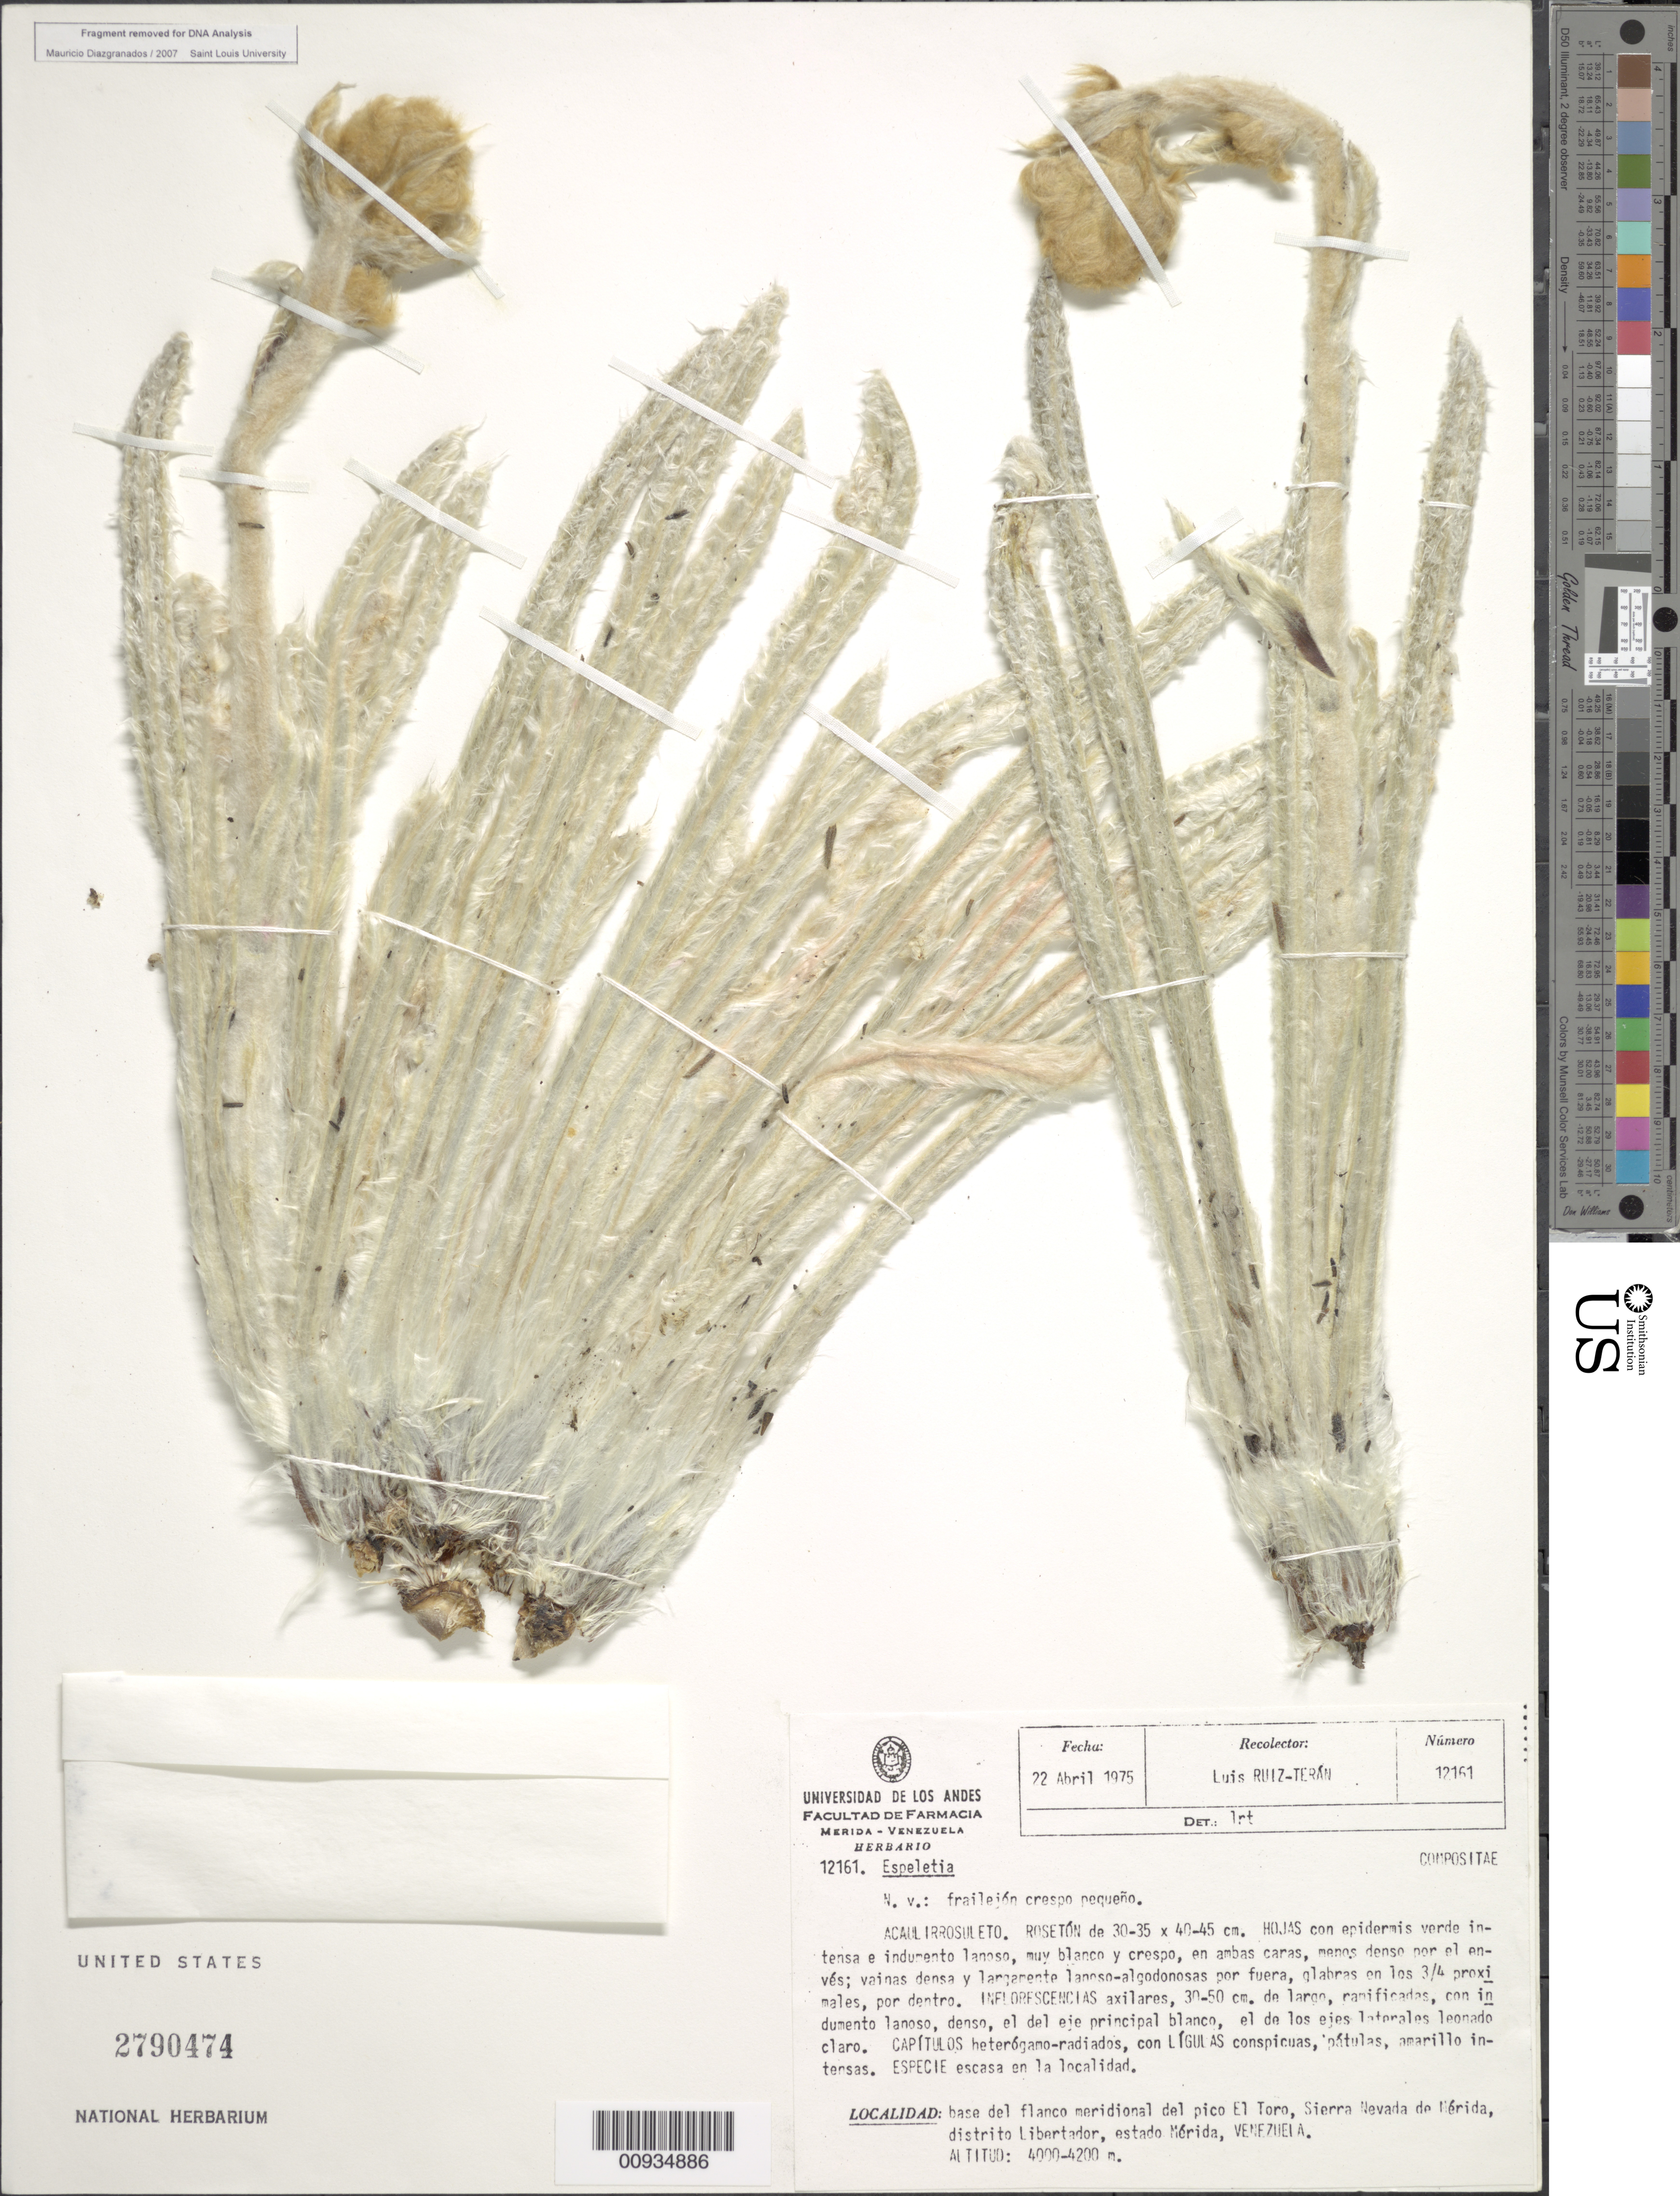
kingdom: Plantae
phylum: Tracheophyta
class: Magnoliopsida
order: Asterales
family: Asteraceae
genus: Espeletiopsis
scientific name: Espeletiopsis pozoensis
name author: (Cuatrec.) Cuatrec.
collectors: L. Teran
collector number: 12161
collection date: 1975-04-22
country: Venezuela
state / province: Mérida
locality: Base del flanco meridional del pico El Toro, Sierra Nevada de Merida, Distrito Libertador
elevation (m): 4000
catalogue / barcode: US 2790474